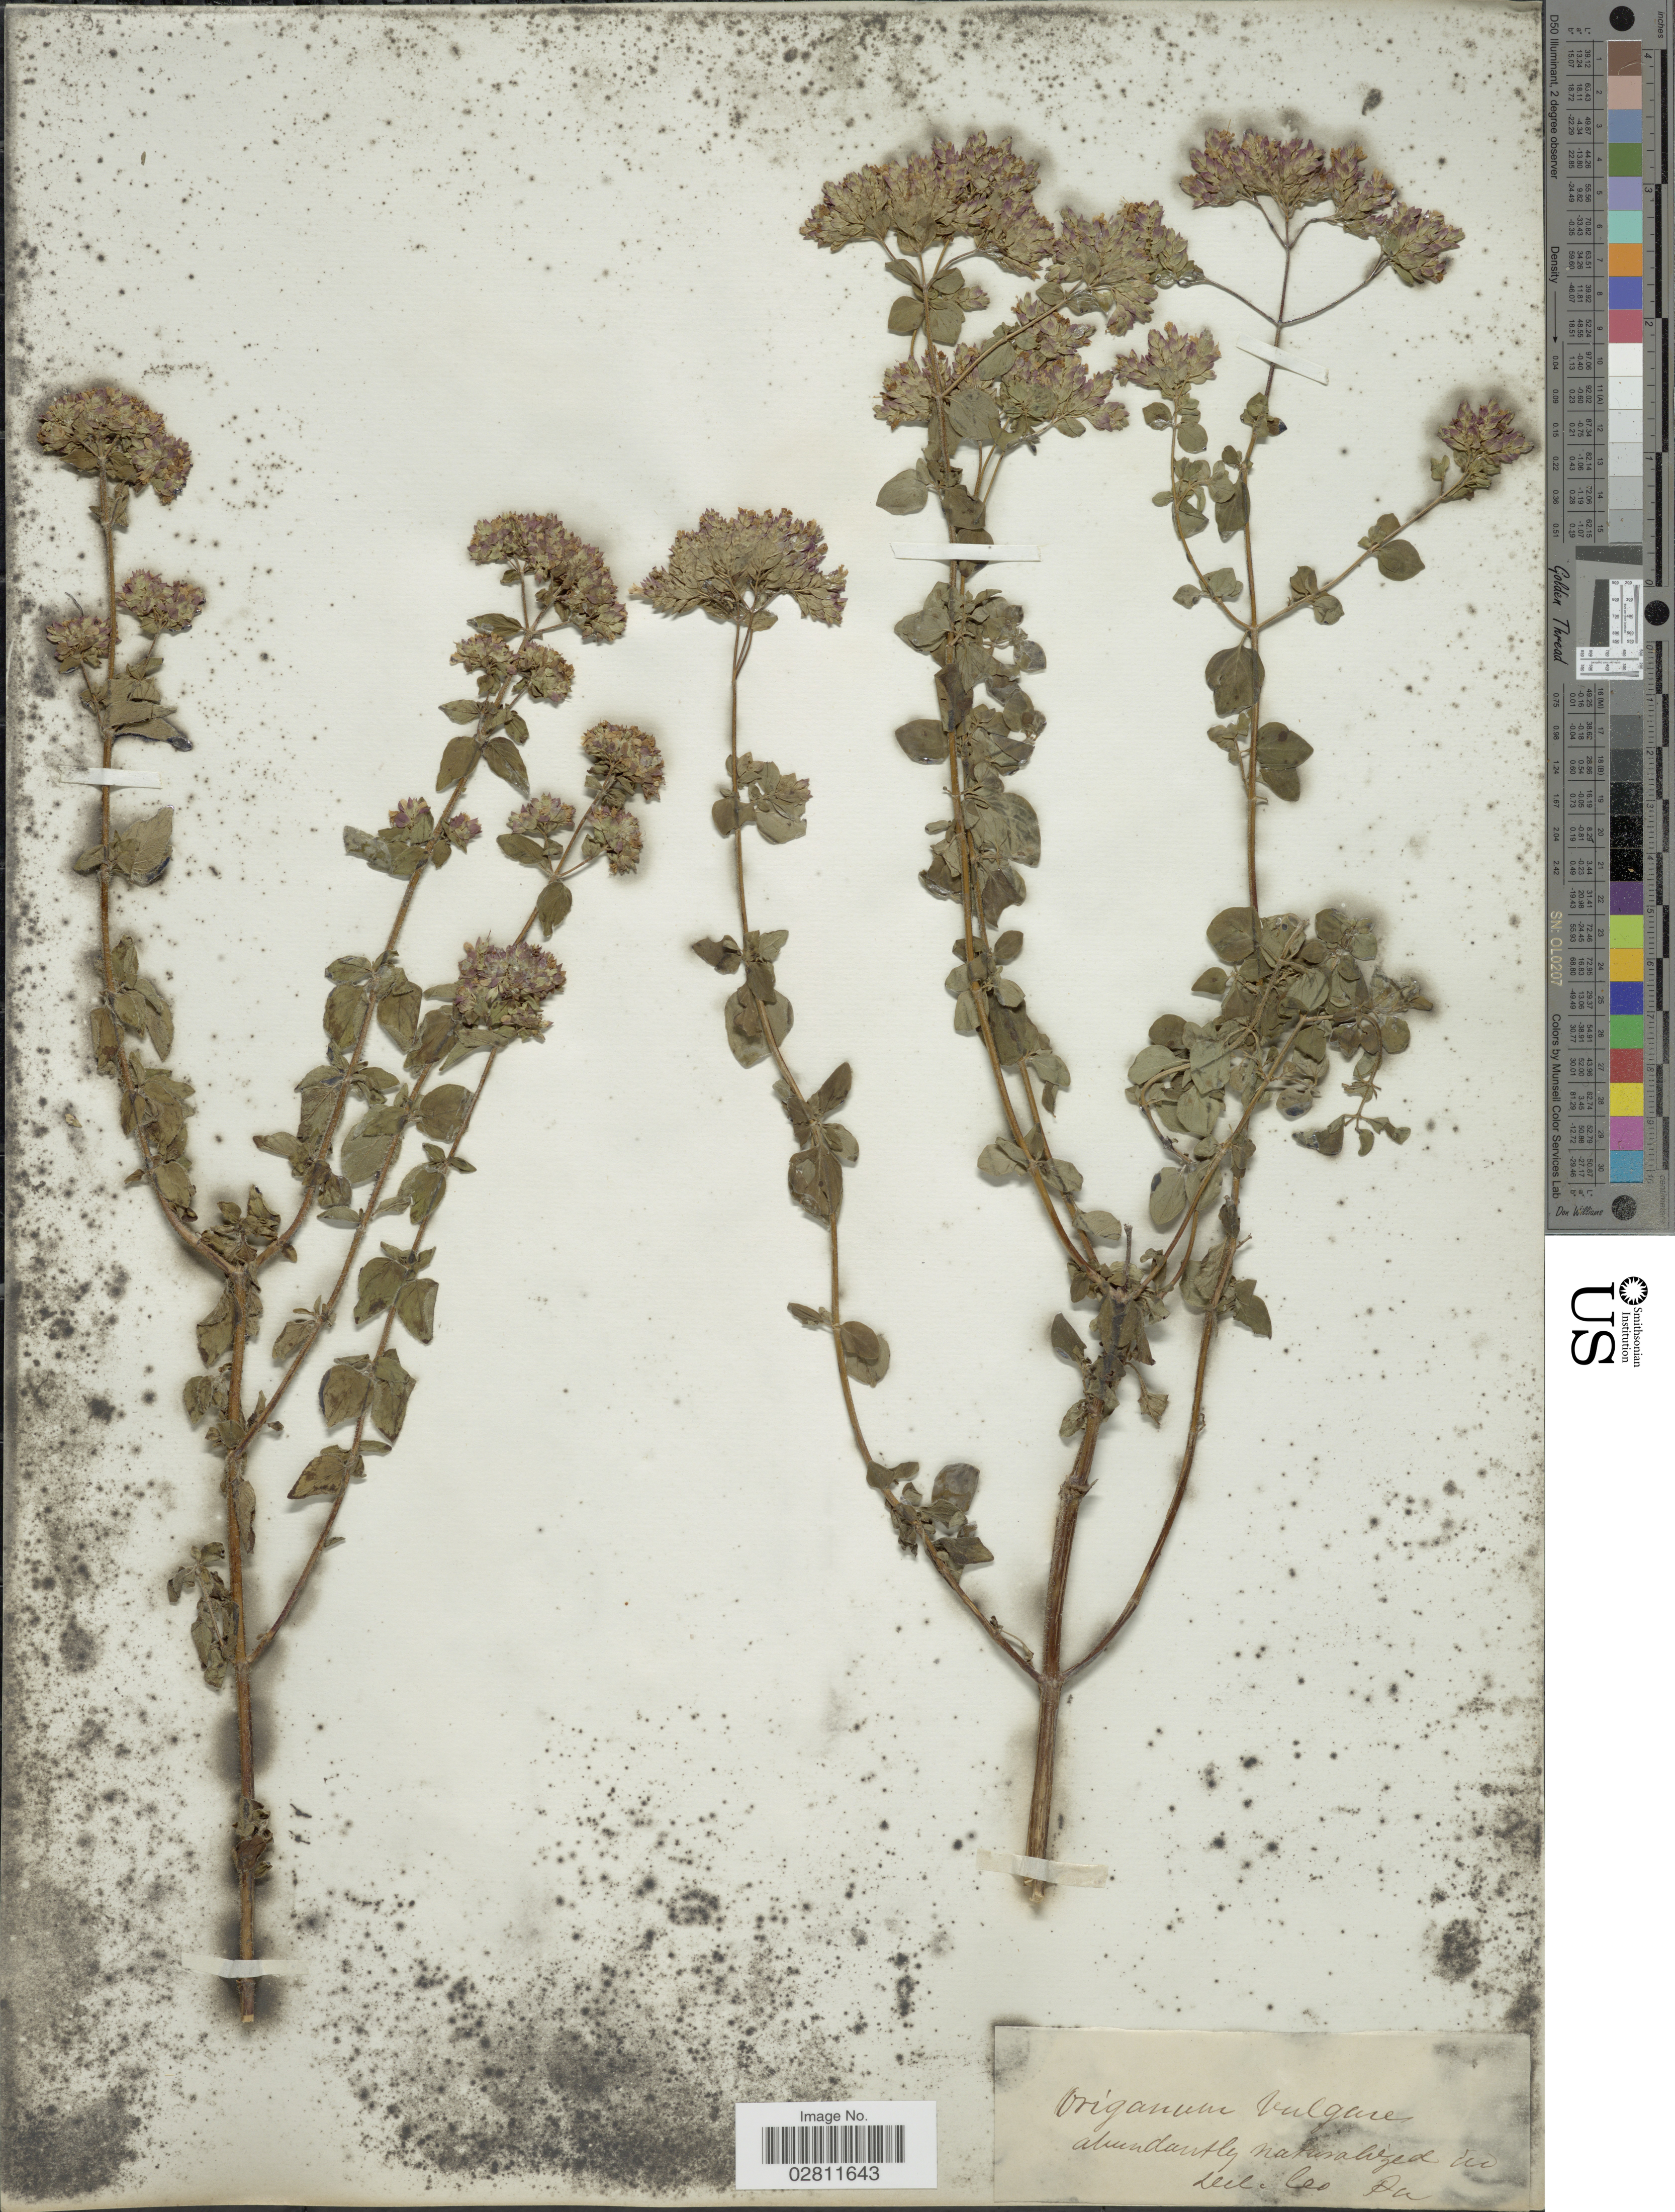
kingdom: Plantae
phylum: Tracheophyta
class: Magnoliopsida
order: Lamiales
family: Lamiaceae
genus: Origanum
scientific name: Origanum vulgare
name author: L.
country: United States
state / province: Pennsylvania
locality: Del. Co.